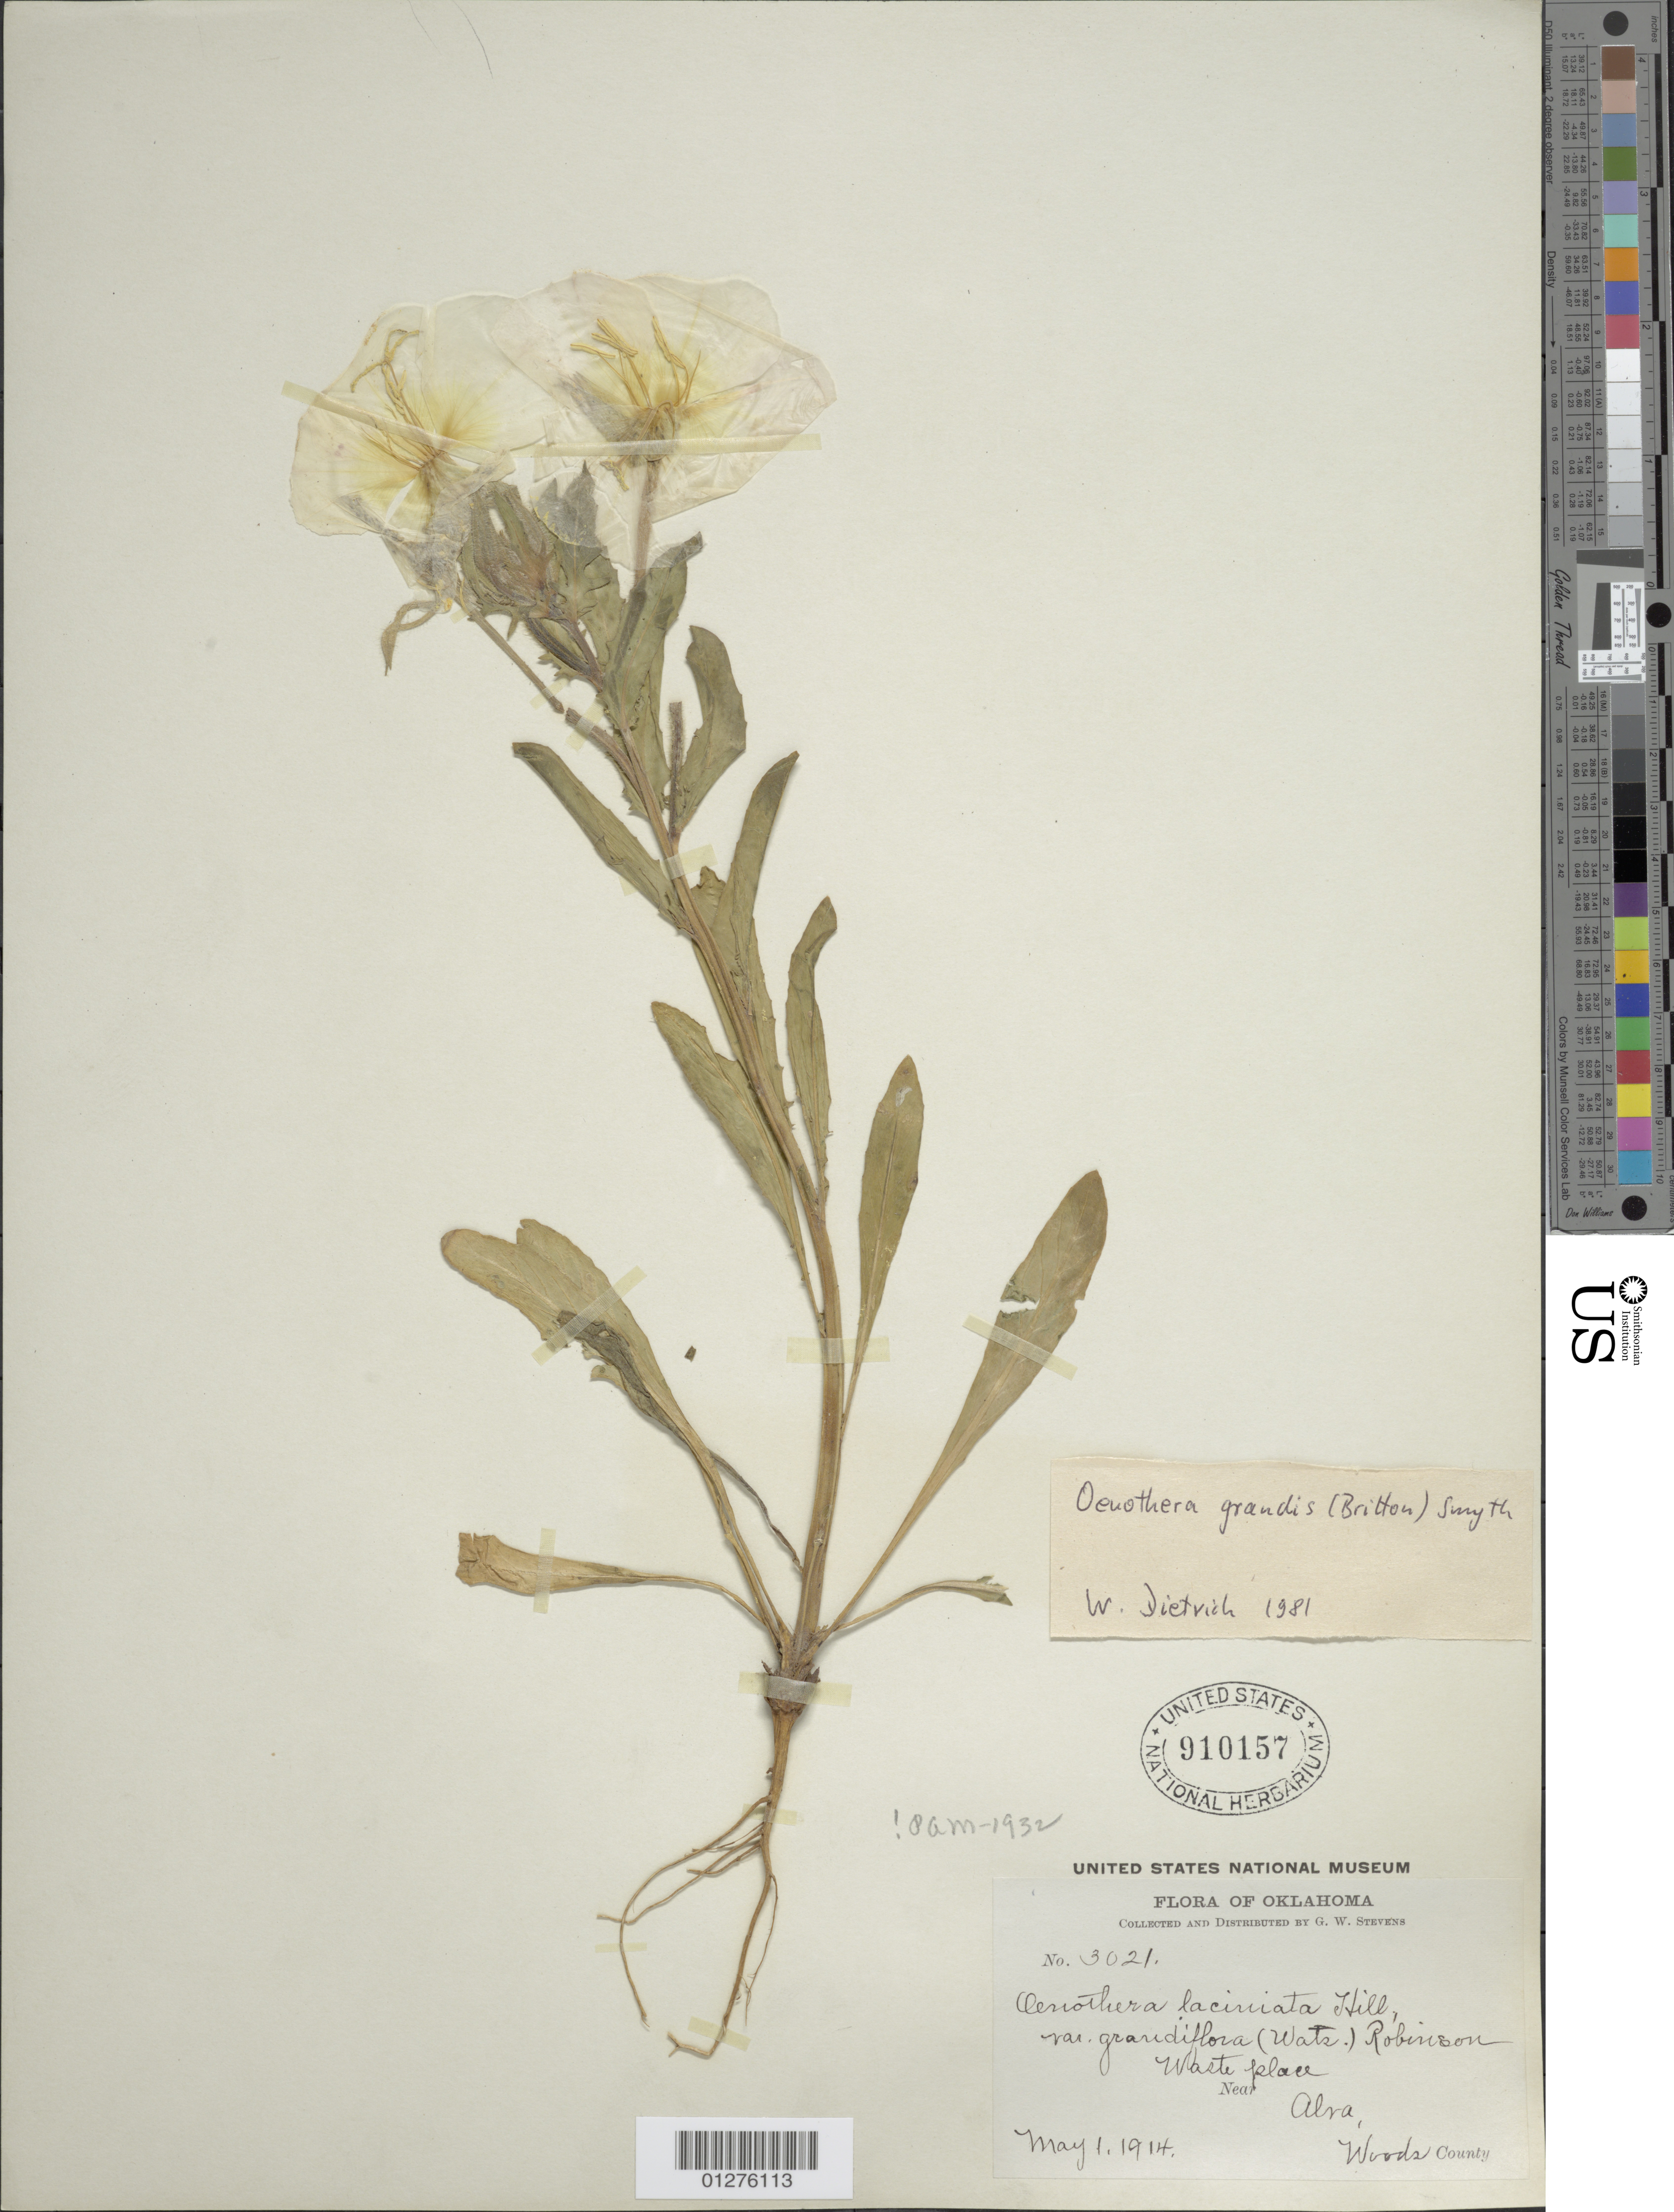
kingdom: Plantae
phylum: Tracheophyta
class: Magnoliopsida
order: Myrtales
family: Onagraceae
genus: Oenothera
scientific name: Oenothera grandis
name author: (Britton) Smyth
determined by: Dietrich, W.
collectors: G. W. Stevens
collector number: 3021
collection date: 1914-05-01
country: United States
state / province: Oklahoma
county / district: Woods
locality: Waste Place, near Alva.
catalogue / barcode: US 910157